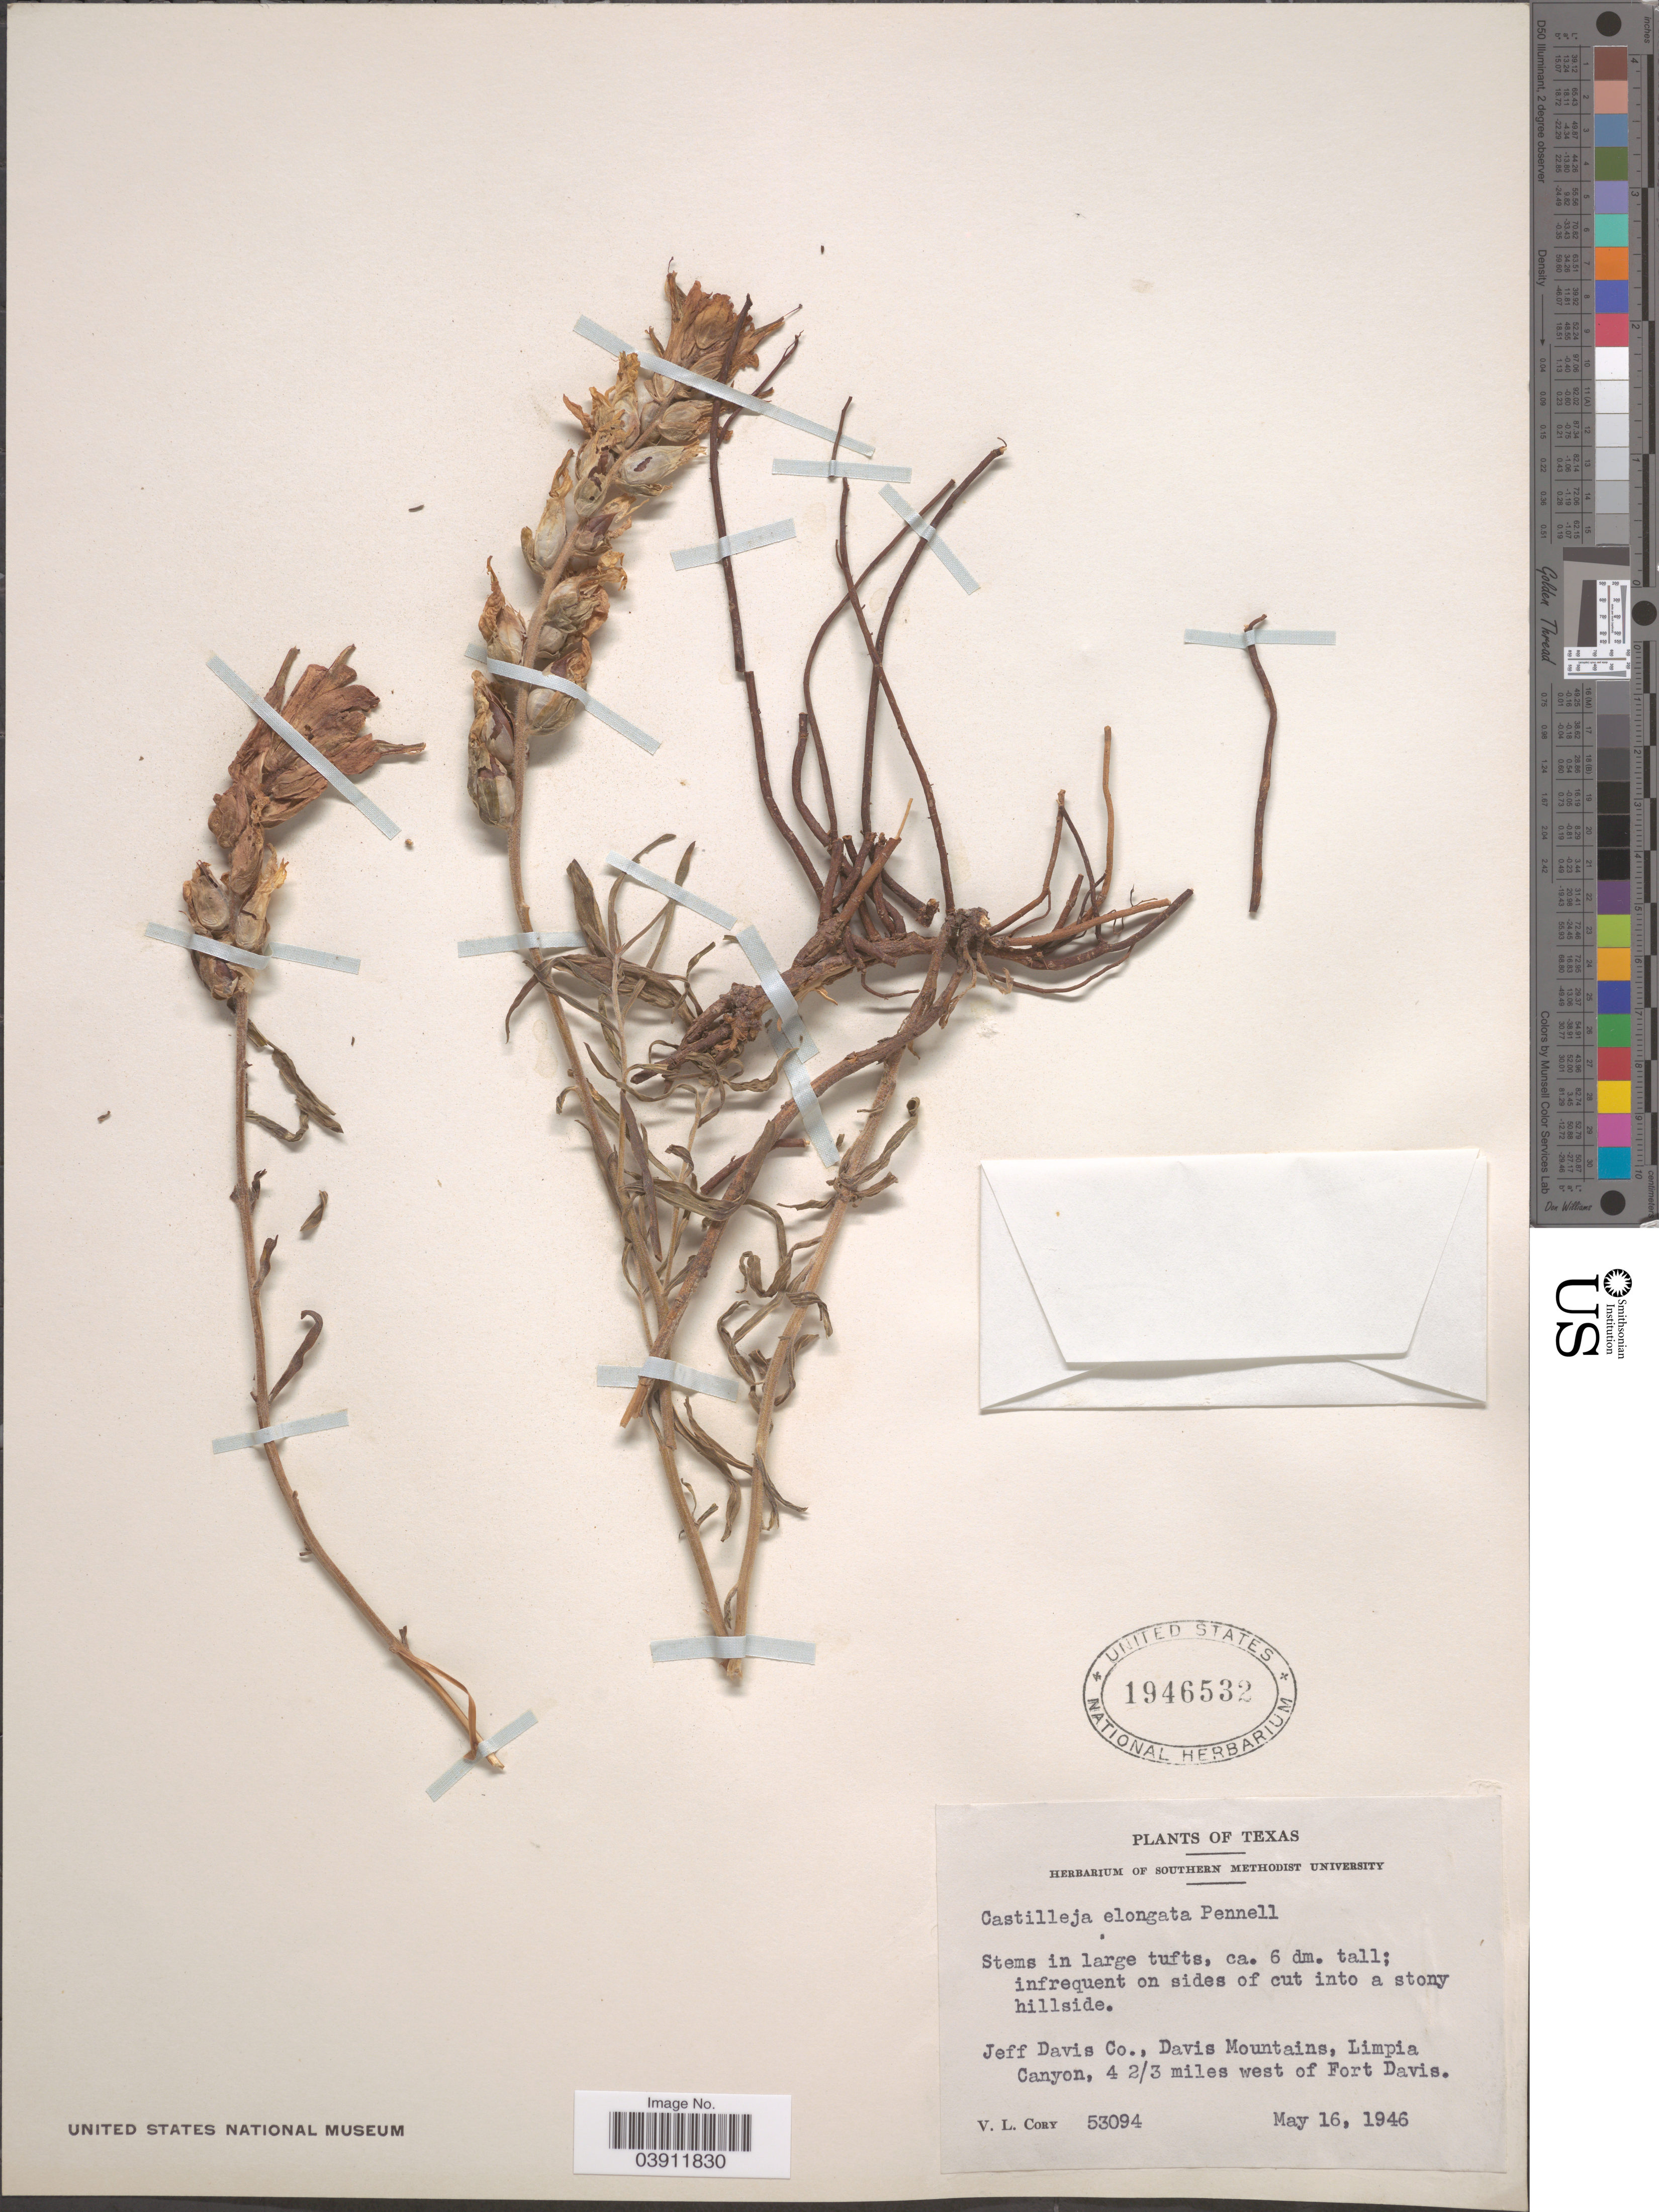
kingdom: Plantae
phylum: Tracheophyta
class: Magnoliopsida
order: Lamiales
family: Orobanchaceae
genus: Castilleja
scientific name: Castilleja elongata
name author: Pennell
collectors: V. Cory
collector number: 53094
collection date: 1946-05-16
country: United States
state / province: Texas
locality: Jeff Davis Co., Davis Mountains, Limpia Canyon, 4 2/3 miles west of Fort davis.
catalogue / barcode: US 1946532